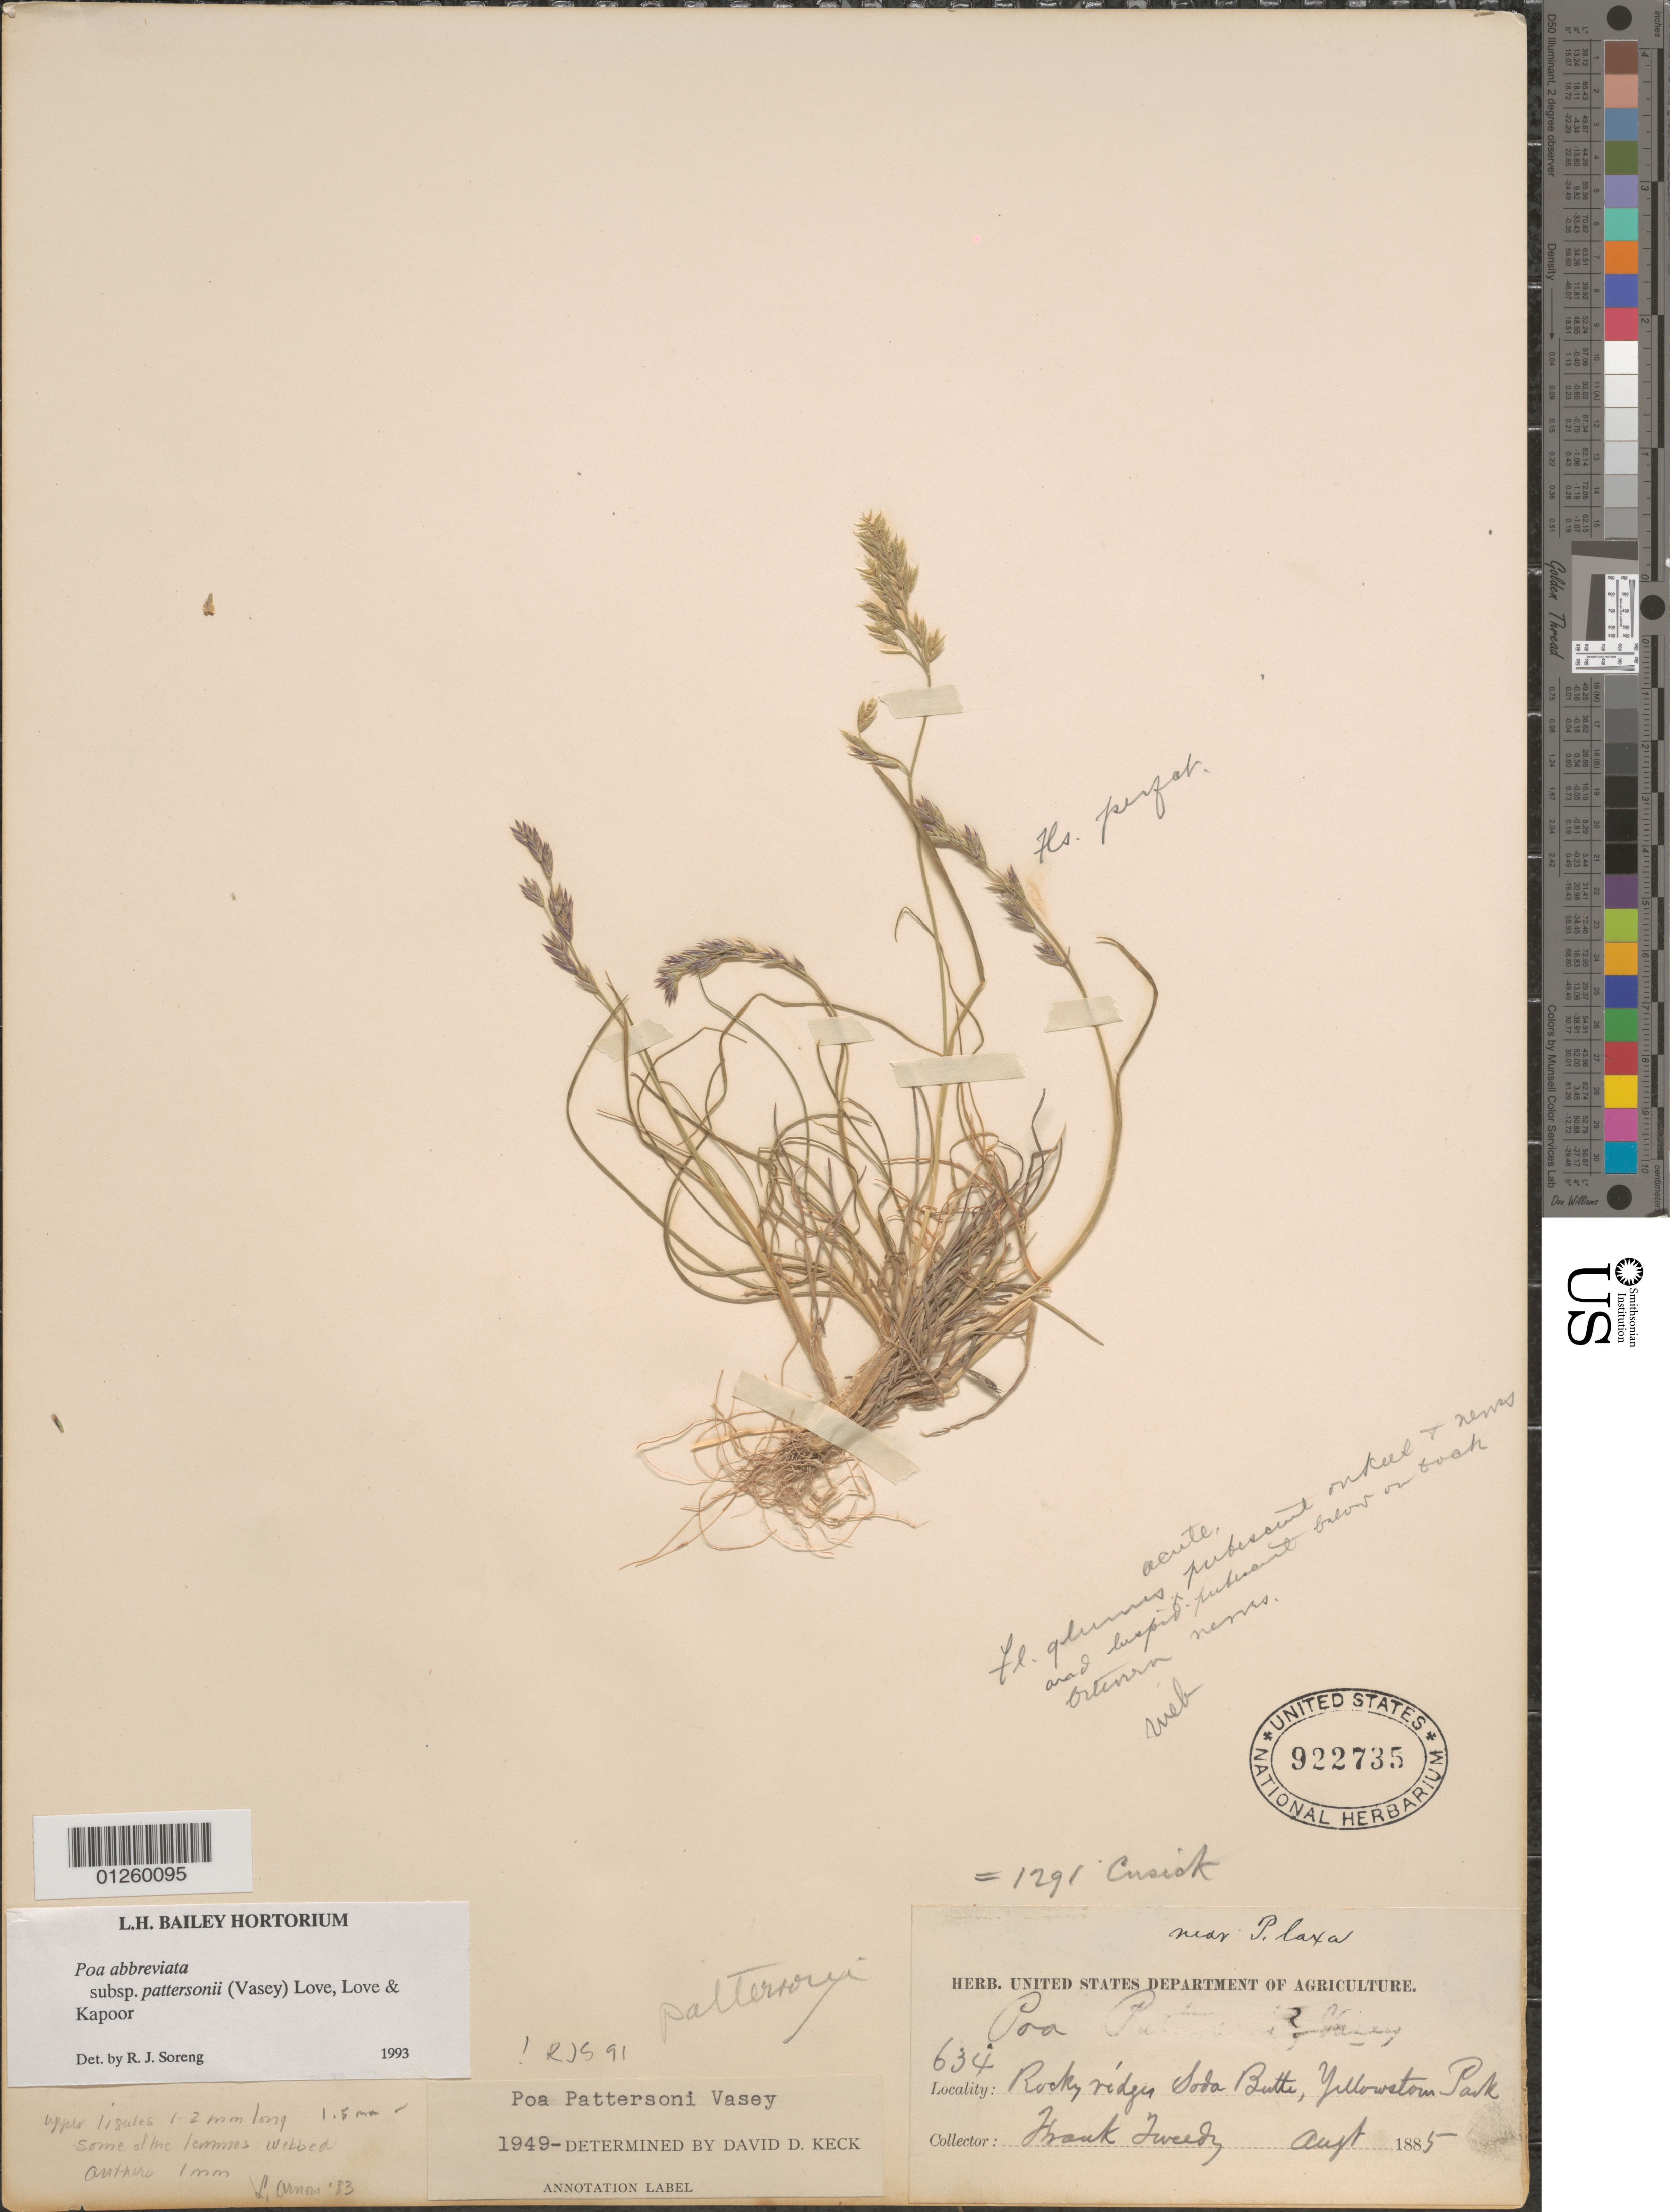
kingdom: Plantae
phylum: Tracheophyta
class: Liliopsida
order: Poales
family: Poaceae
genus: Poa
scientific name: Poa abbreviata subsp. pattersonii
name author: (Vasey) Á. Löve et al.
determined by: Soreng, Robert J., Research Associate (BOT), Smithsonian Institution - National Museum of Natural History (UNITED STATES)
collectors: F. Tweedy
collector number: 634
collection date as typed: Augt 1885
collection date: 1885-08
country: United States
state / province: Wyoming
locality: Rocky ridges Soda Butte, Yellowstone Park.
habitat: Rocky ridges Soda Butte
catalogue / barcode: US 922735